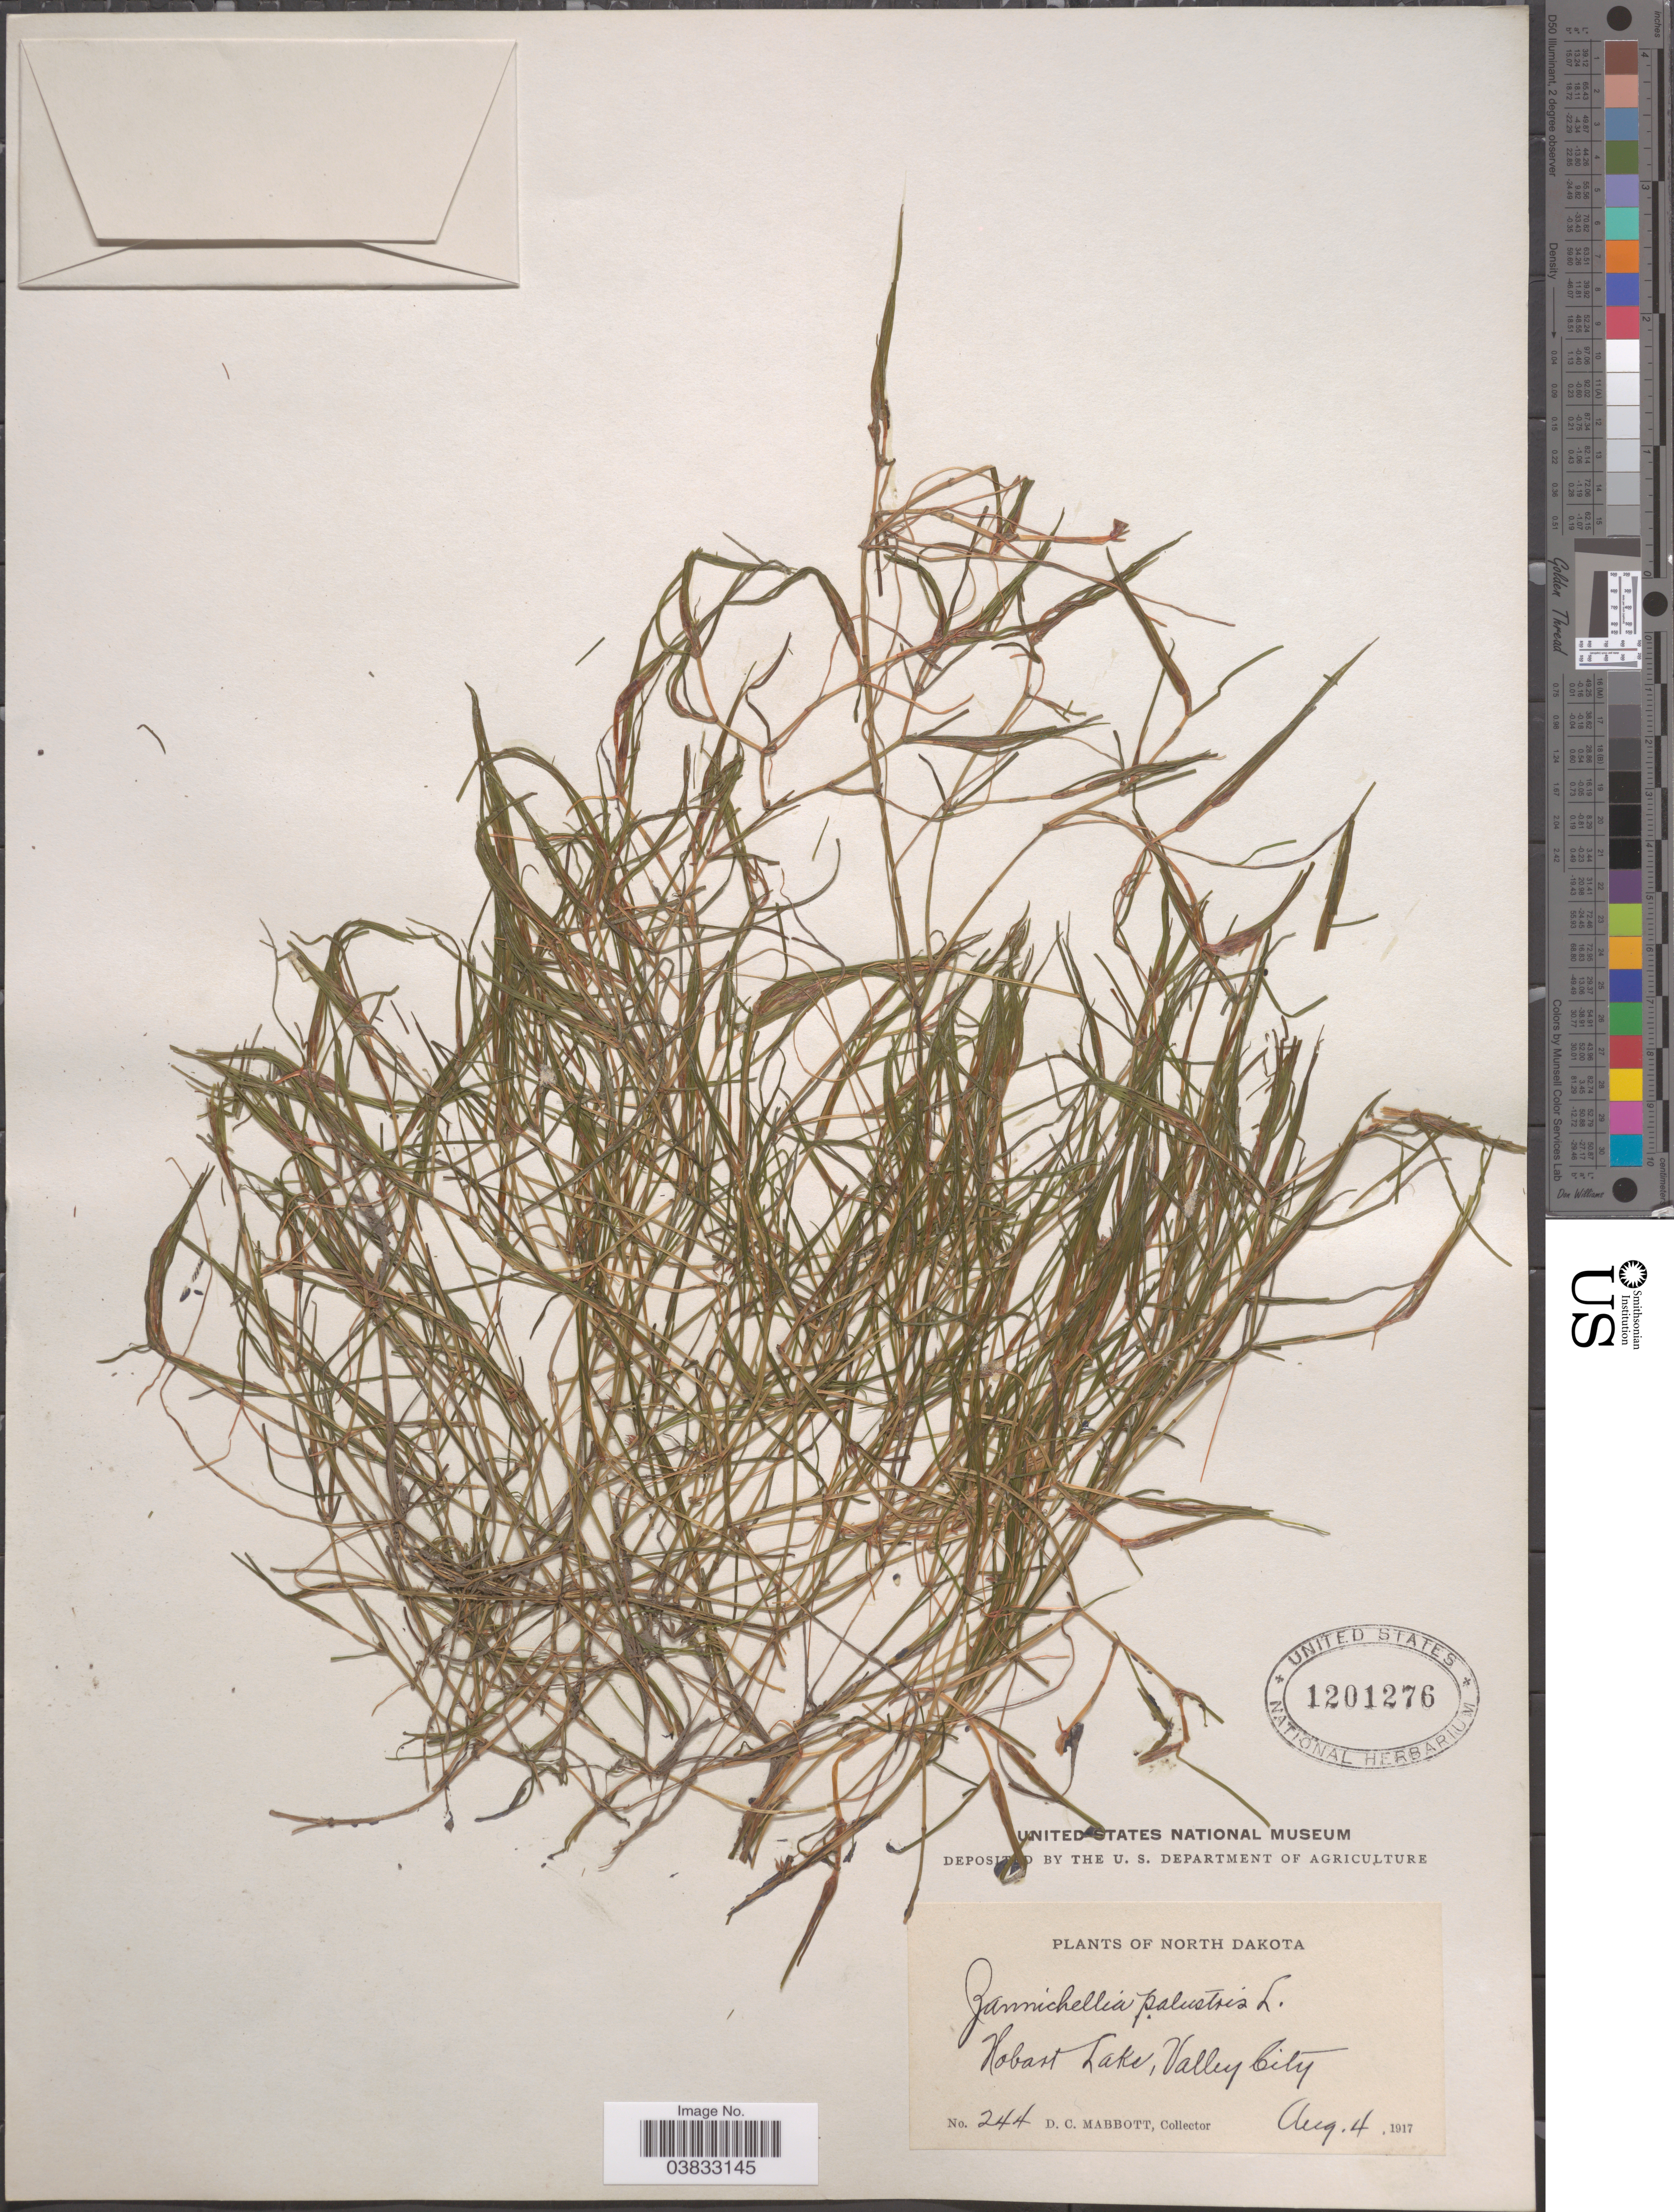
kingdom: Plantae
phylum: Tracheophyta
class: Liliopsida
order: Alismatales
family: Potamogetonaceae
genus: Zannichellia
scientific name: Zannichellia palustris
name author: L.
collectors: D. Mabbott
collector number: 244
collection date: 1917-08-04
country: United States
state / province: North Dakota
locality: Hobast Lake, Valley City.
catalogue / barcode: US 1201276